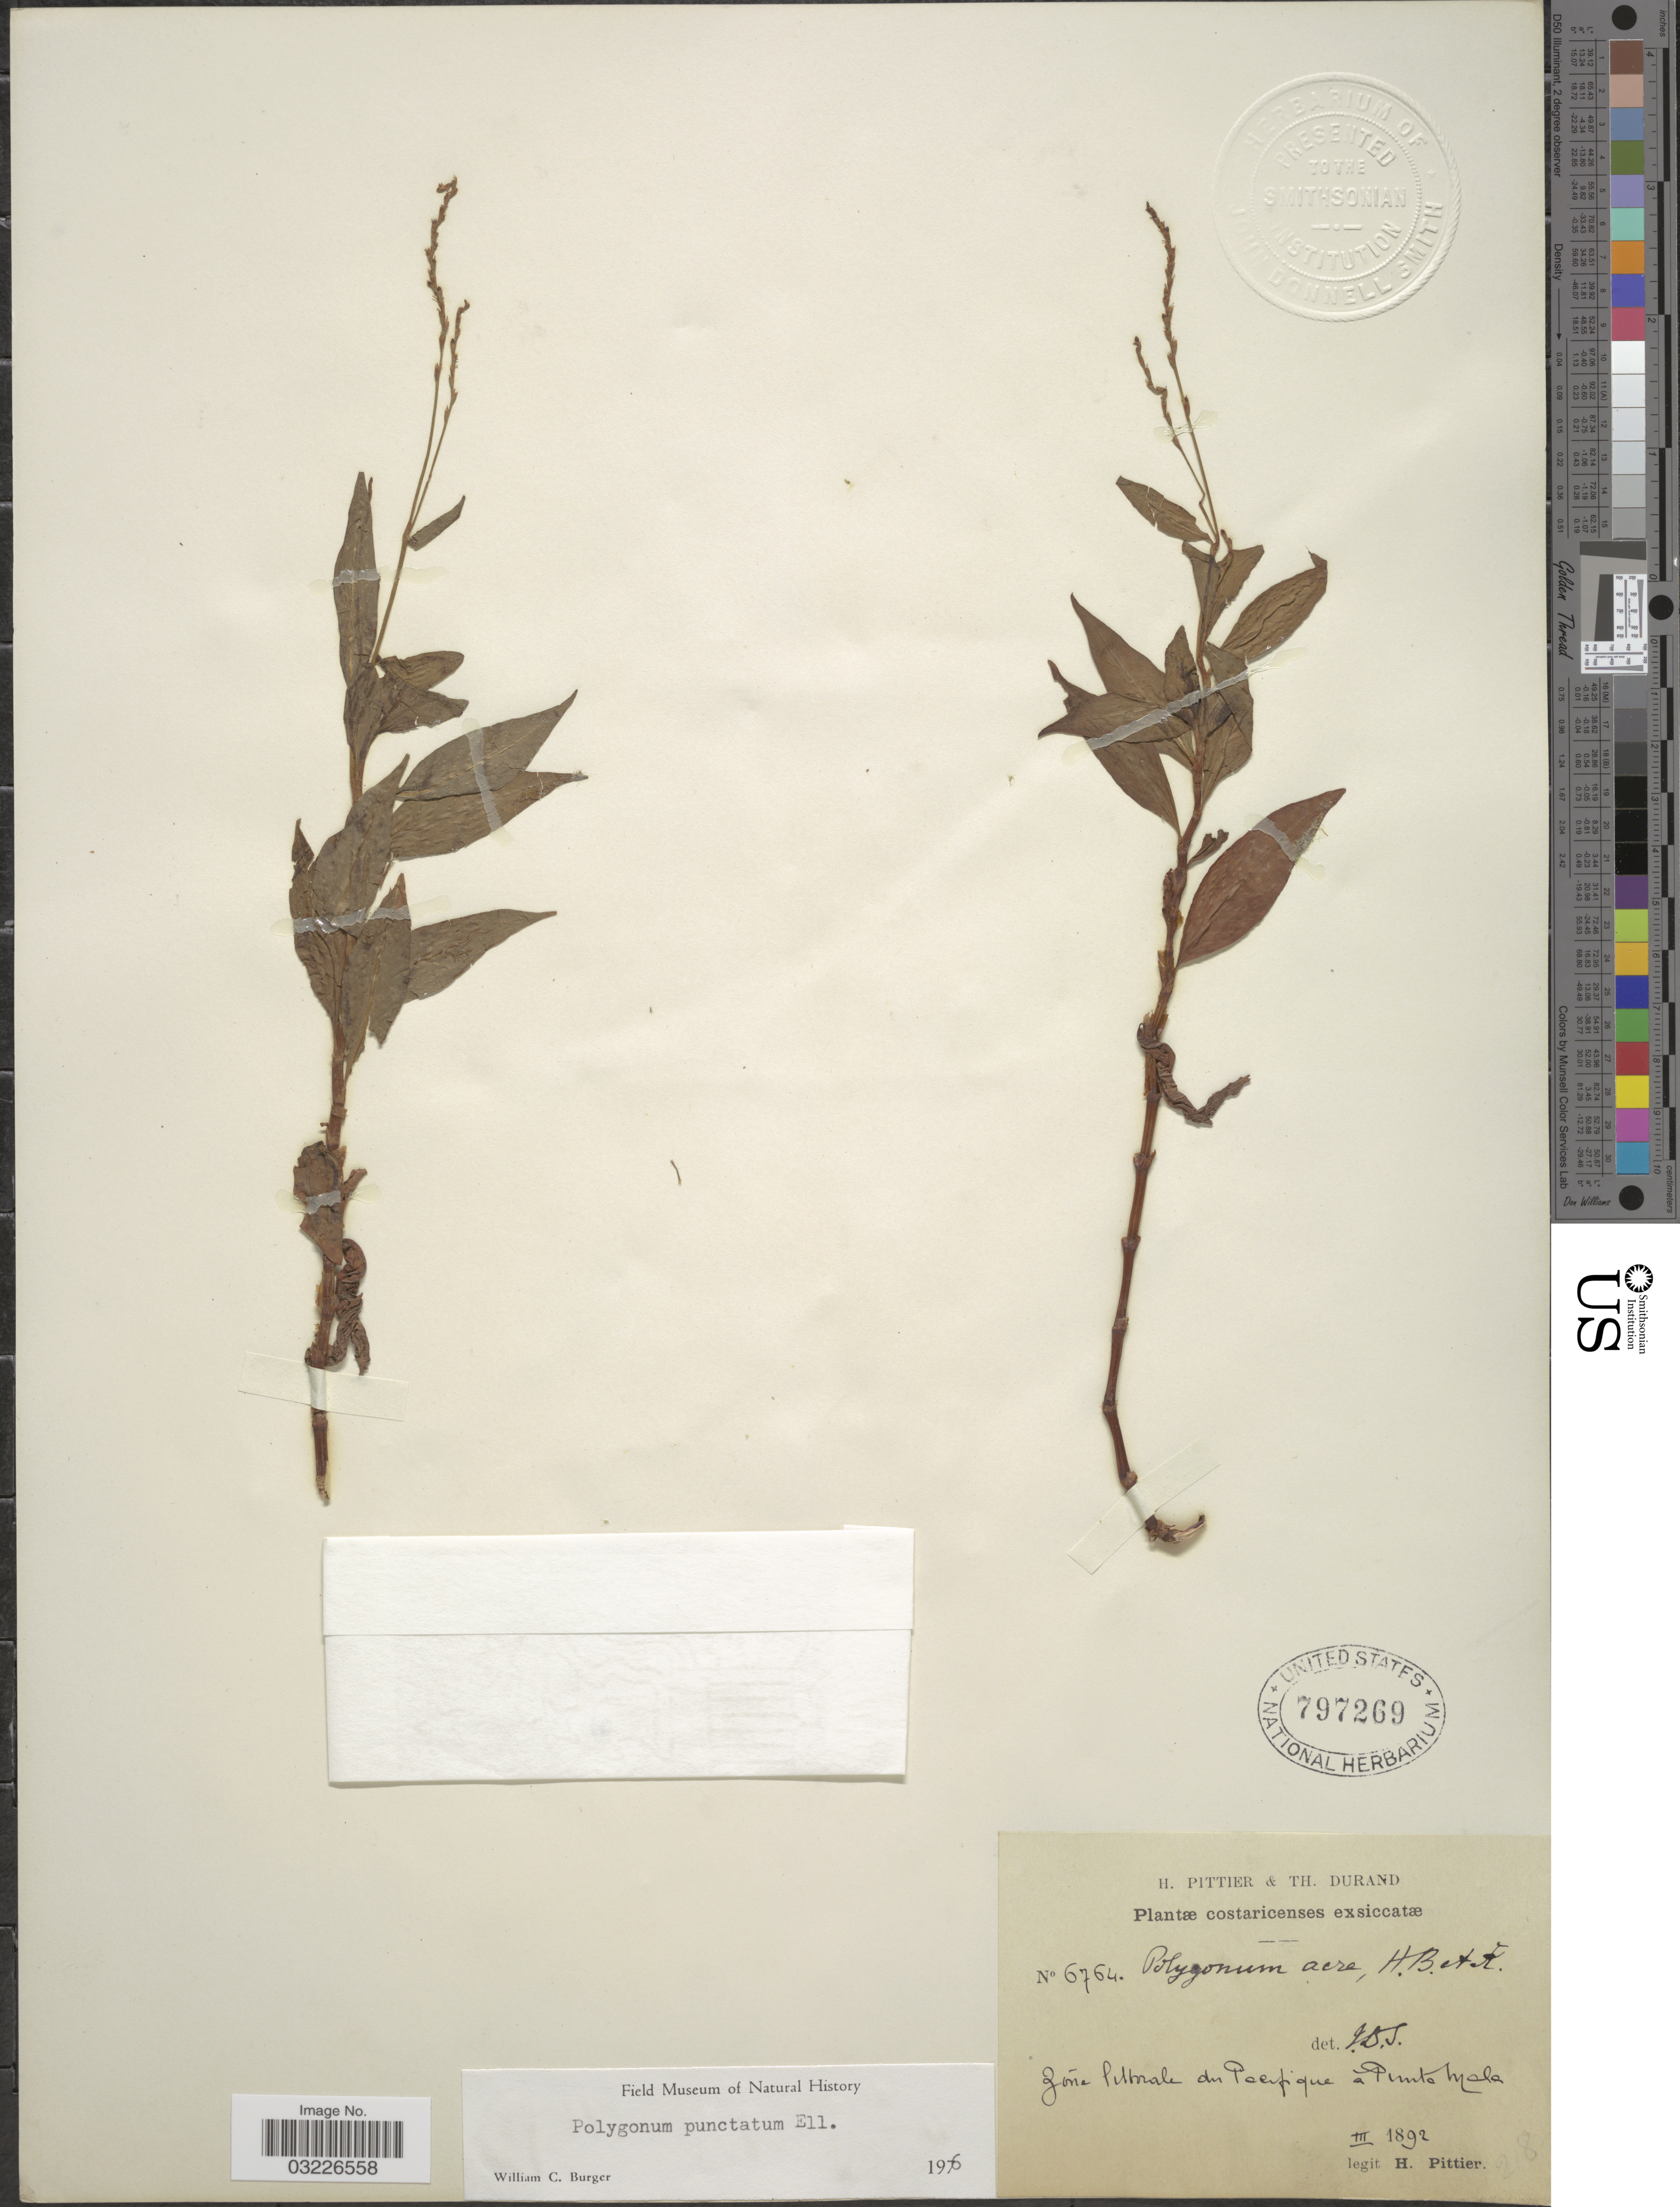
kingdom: Plantae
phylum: Tracheophyta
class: Magnoliopsida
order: Caryophyllales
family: Polygonaceae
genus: Persicaria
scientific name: Persicaria punctata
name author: (Elliott) Small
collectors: H. F. Pittier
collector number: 6764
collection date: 1892-03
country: Costa Rica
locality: Zóne littorale du Pacifique a Punta Mala.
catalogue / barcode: US 797269